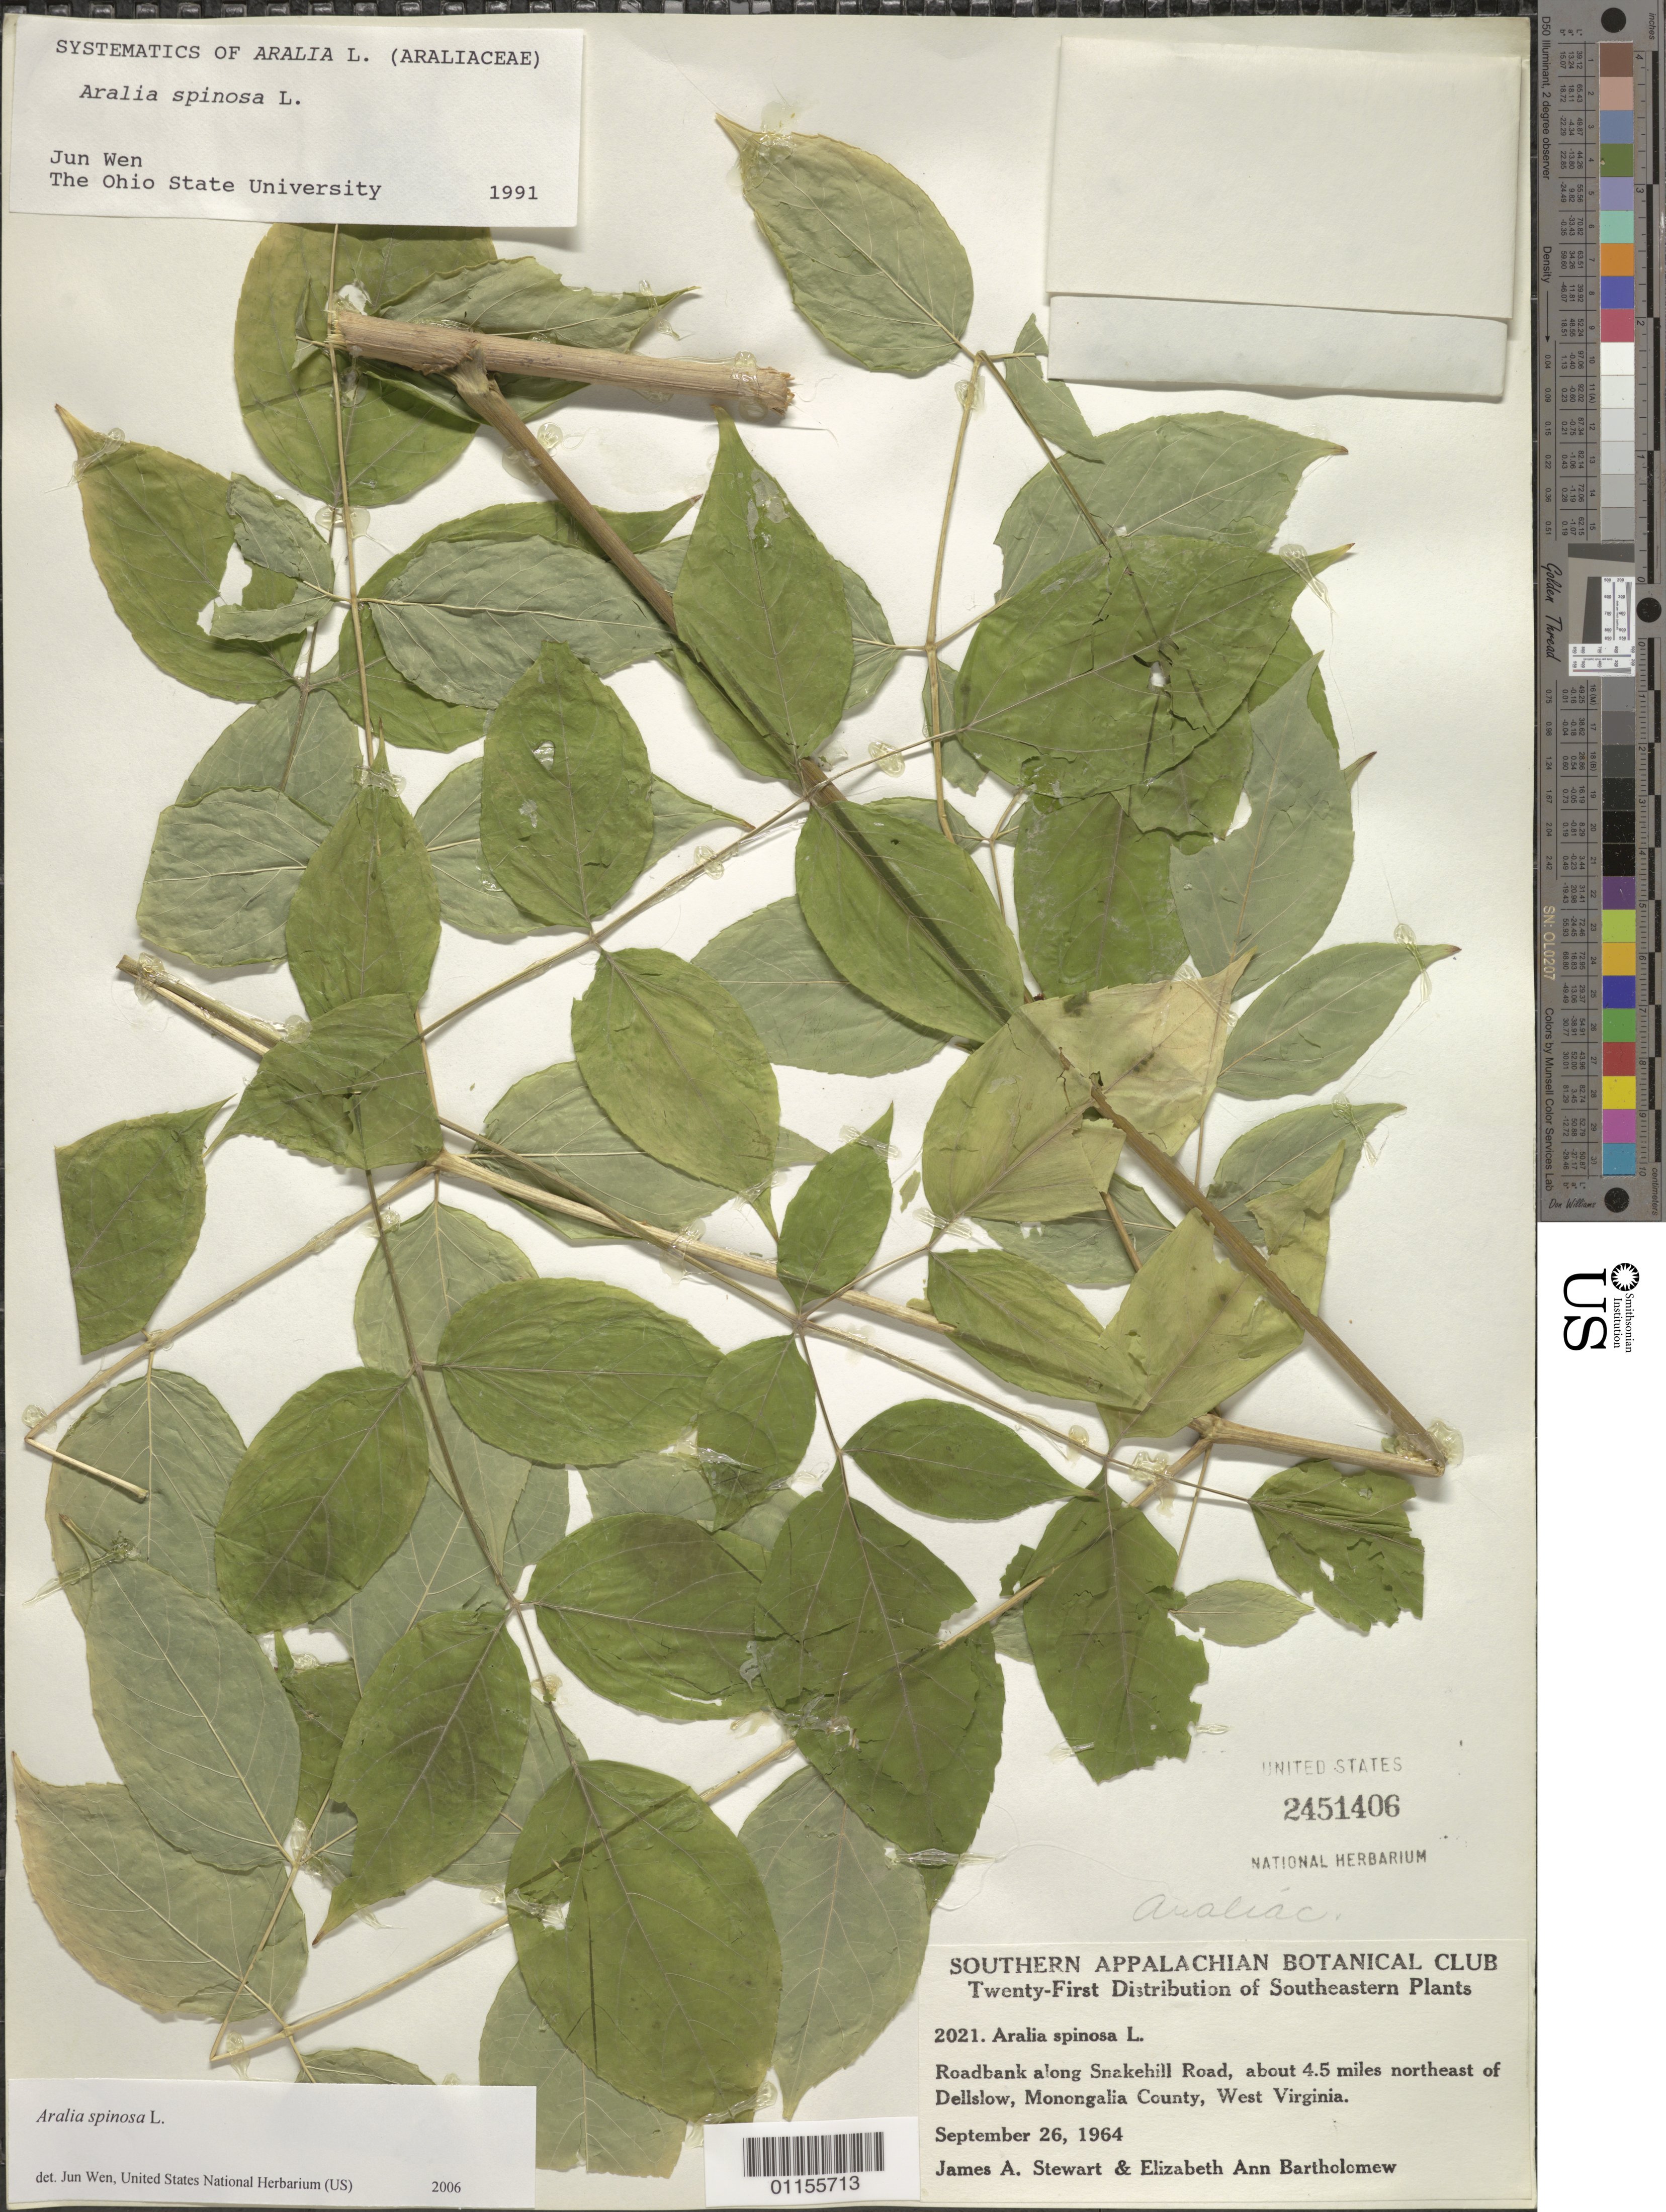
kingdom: Plantae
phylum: Tracheophyta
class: Magnoliopsida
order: Apiales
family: Araliaceae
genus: Aralia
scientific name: Aralia spinosa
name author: L.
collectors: J. A. Stewart & E. Bartholomew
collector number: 2021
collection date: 1964-09-26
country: United States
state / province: West Virginia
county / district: Monongalia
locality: Along Snakehill Road, about 4.5 mi N of Dellslow.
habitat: Roadbank.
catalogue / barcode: US 2451406